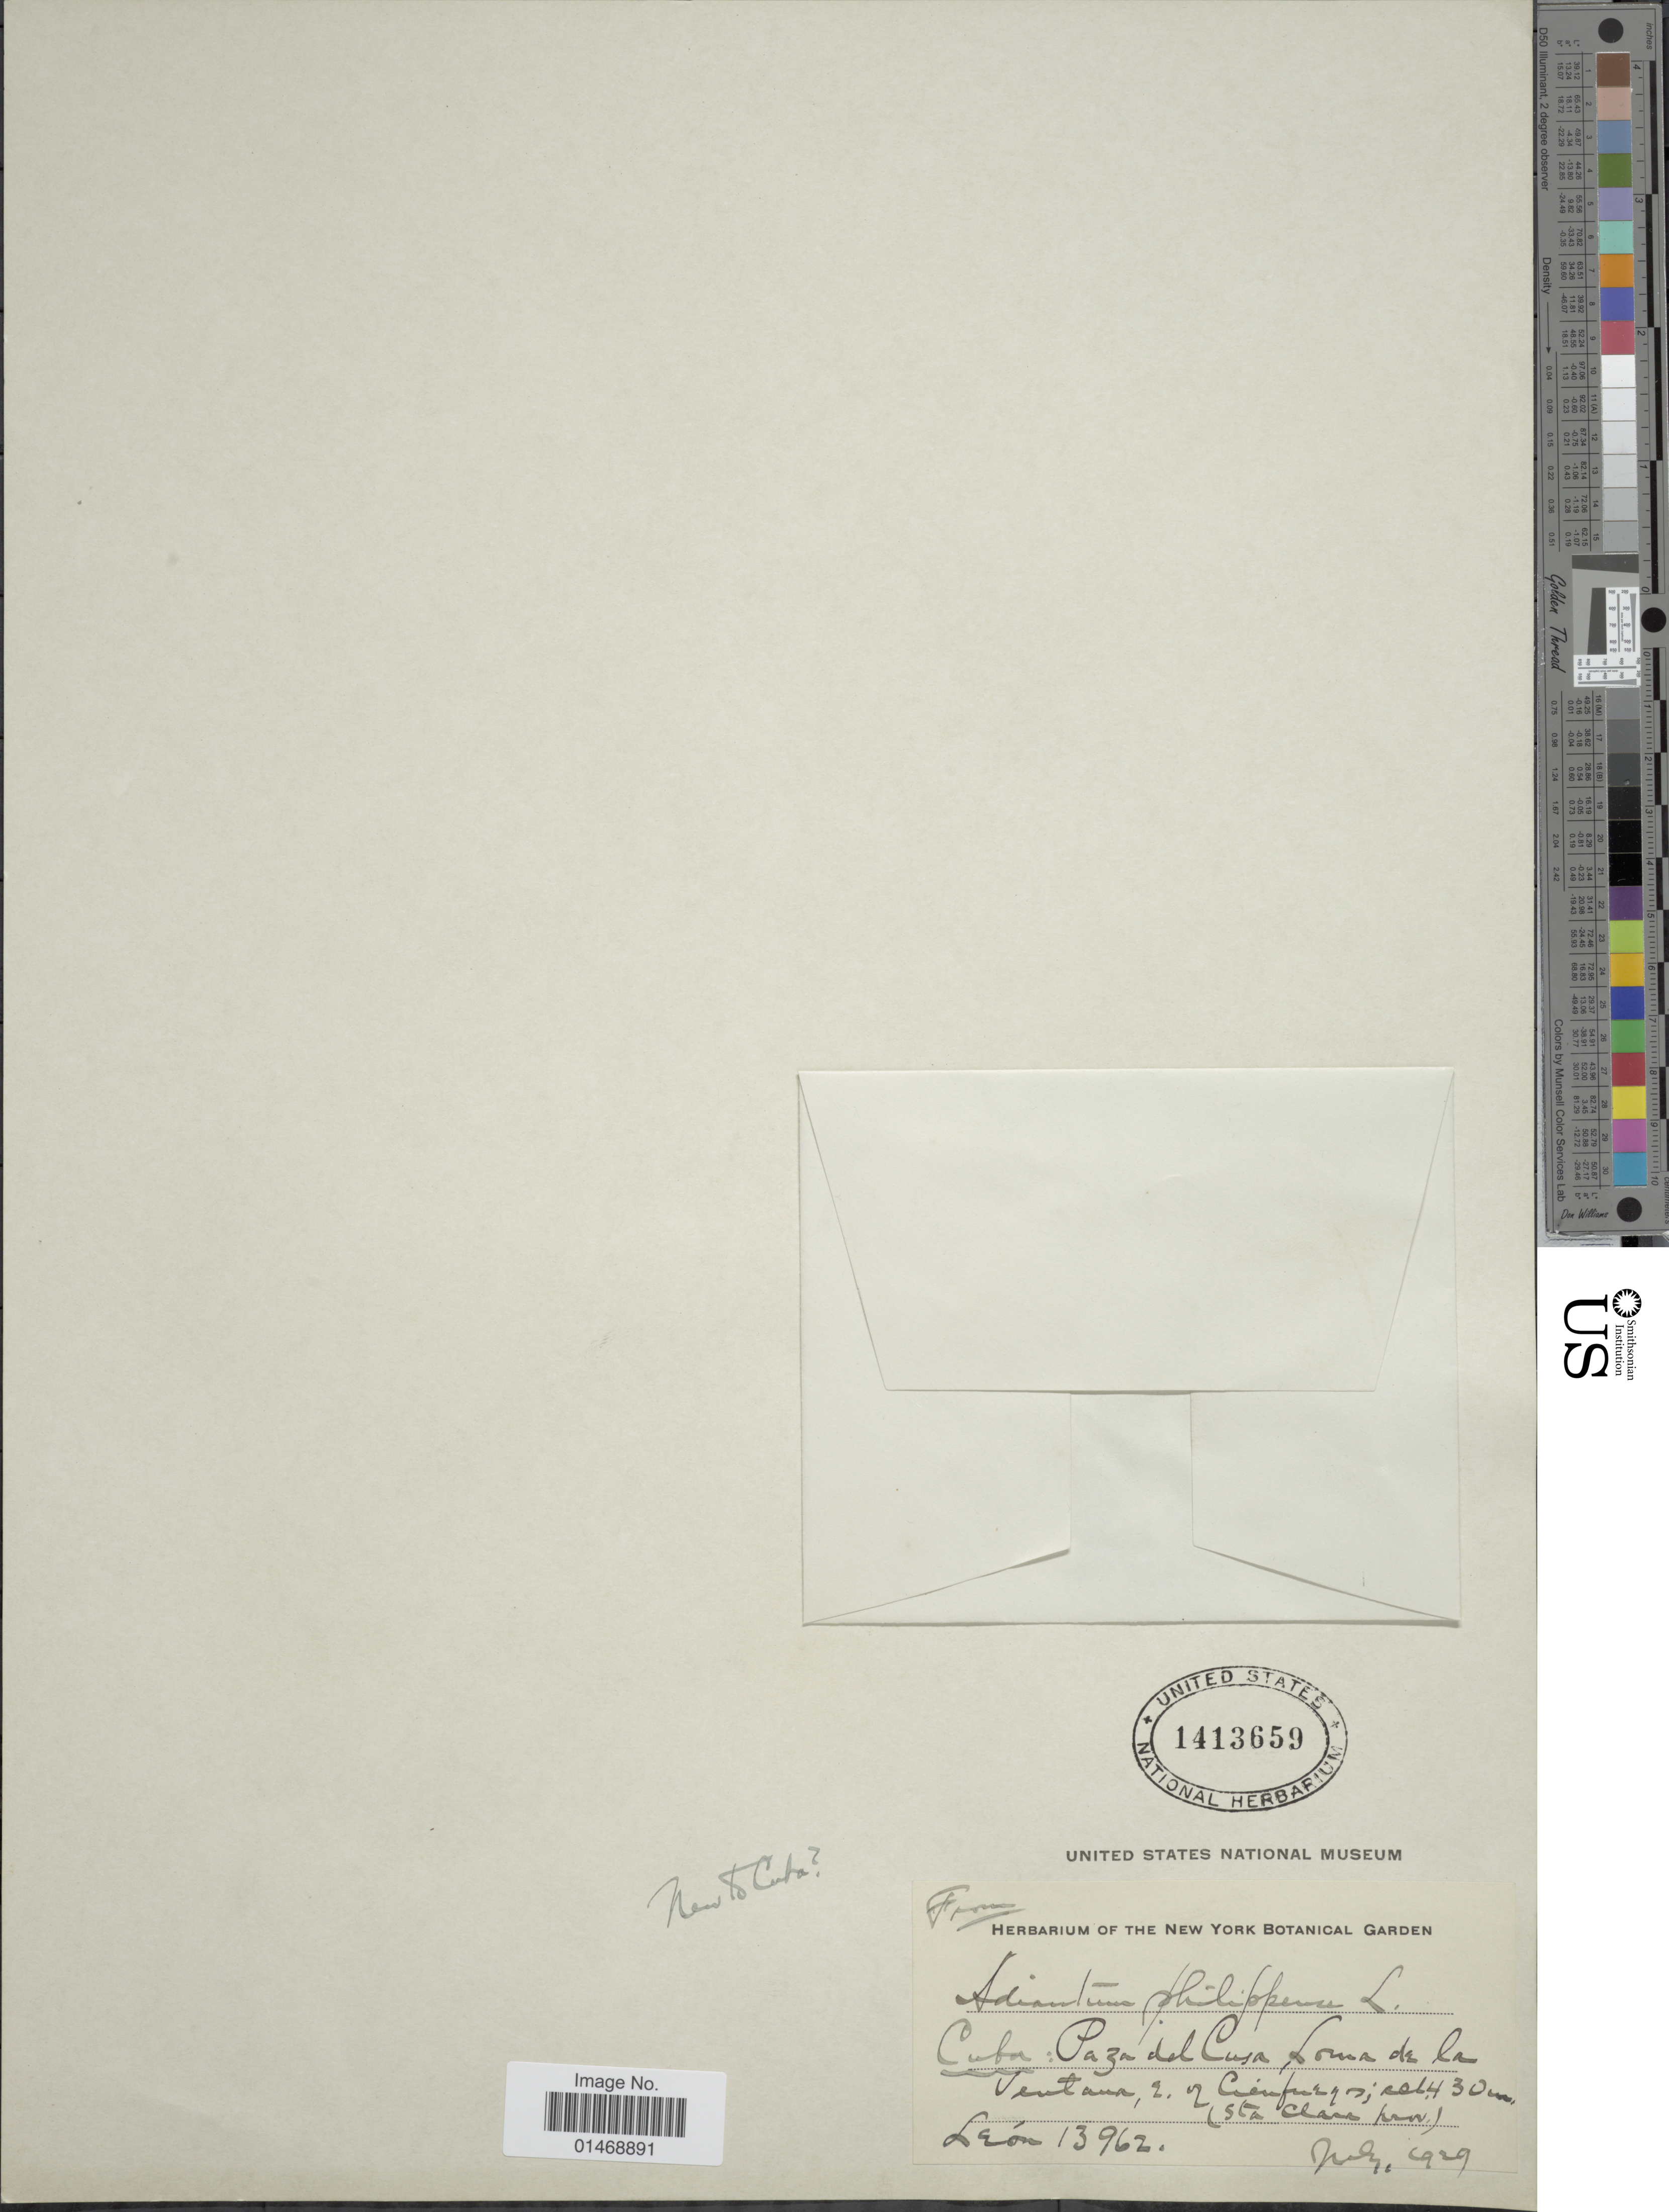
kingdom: Plantae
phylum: Tracheophyta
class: Polypodiopsida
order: Polypodiales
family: Pteridaceae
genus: Adiantum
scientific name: Adiantum lunulatum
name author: Burm. f.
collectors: -. León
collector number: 13962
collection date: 1929-07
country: Cuba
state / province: Las Villas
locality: Paza del Zusa, Loma de la ventana, E of Cienfuegas (Sta Clara prov.)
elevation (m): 430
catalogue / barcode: US 1413659